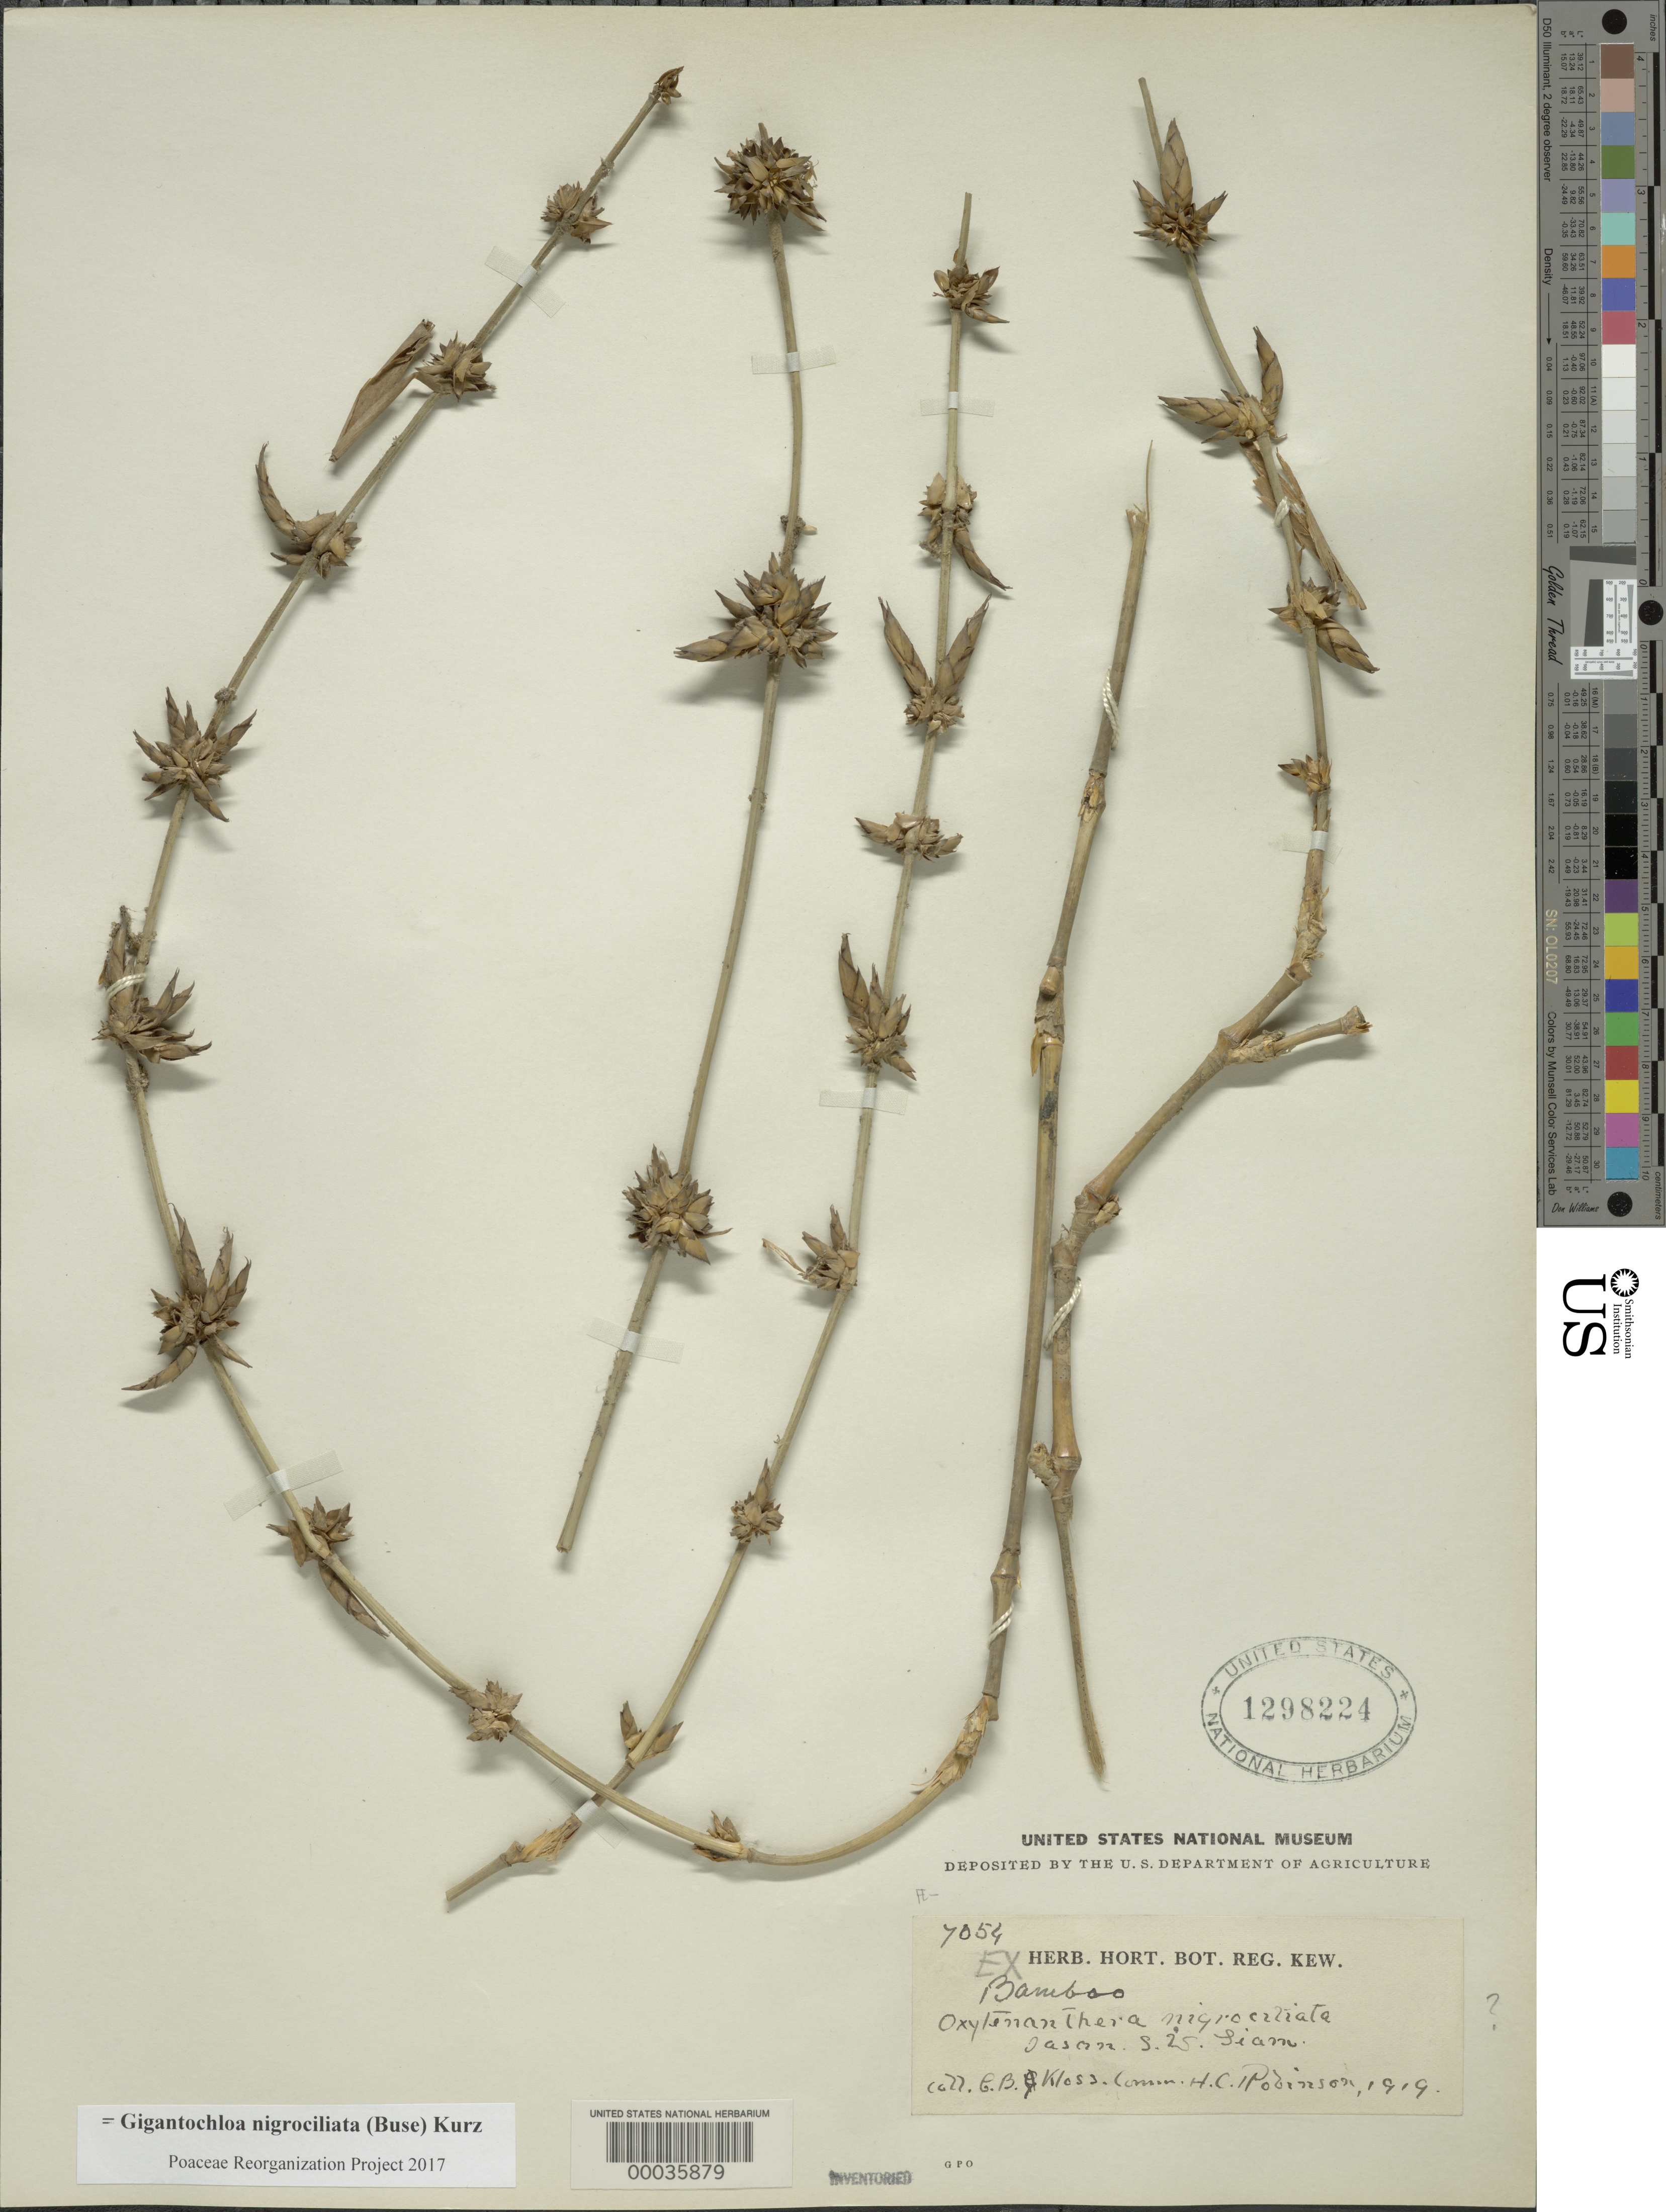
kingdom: Plantae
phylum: Tracheophyta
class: Liliopsida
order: Poales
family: Poaceae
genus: Gigantochloa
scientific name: Gigantochloa nigrociliata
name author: (Büse) Kurz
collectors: C. Kloss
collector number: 7054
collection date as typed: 1919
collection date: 1919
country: Thailand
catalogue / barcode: US 1298224